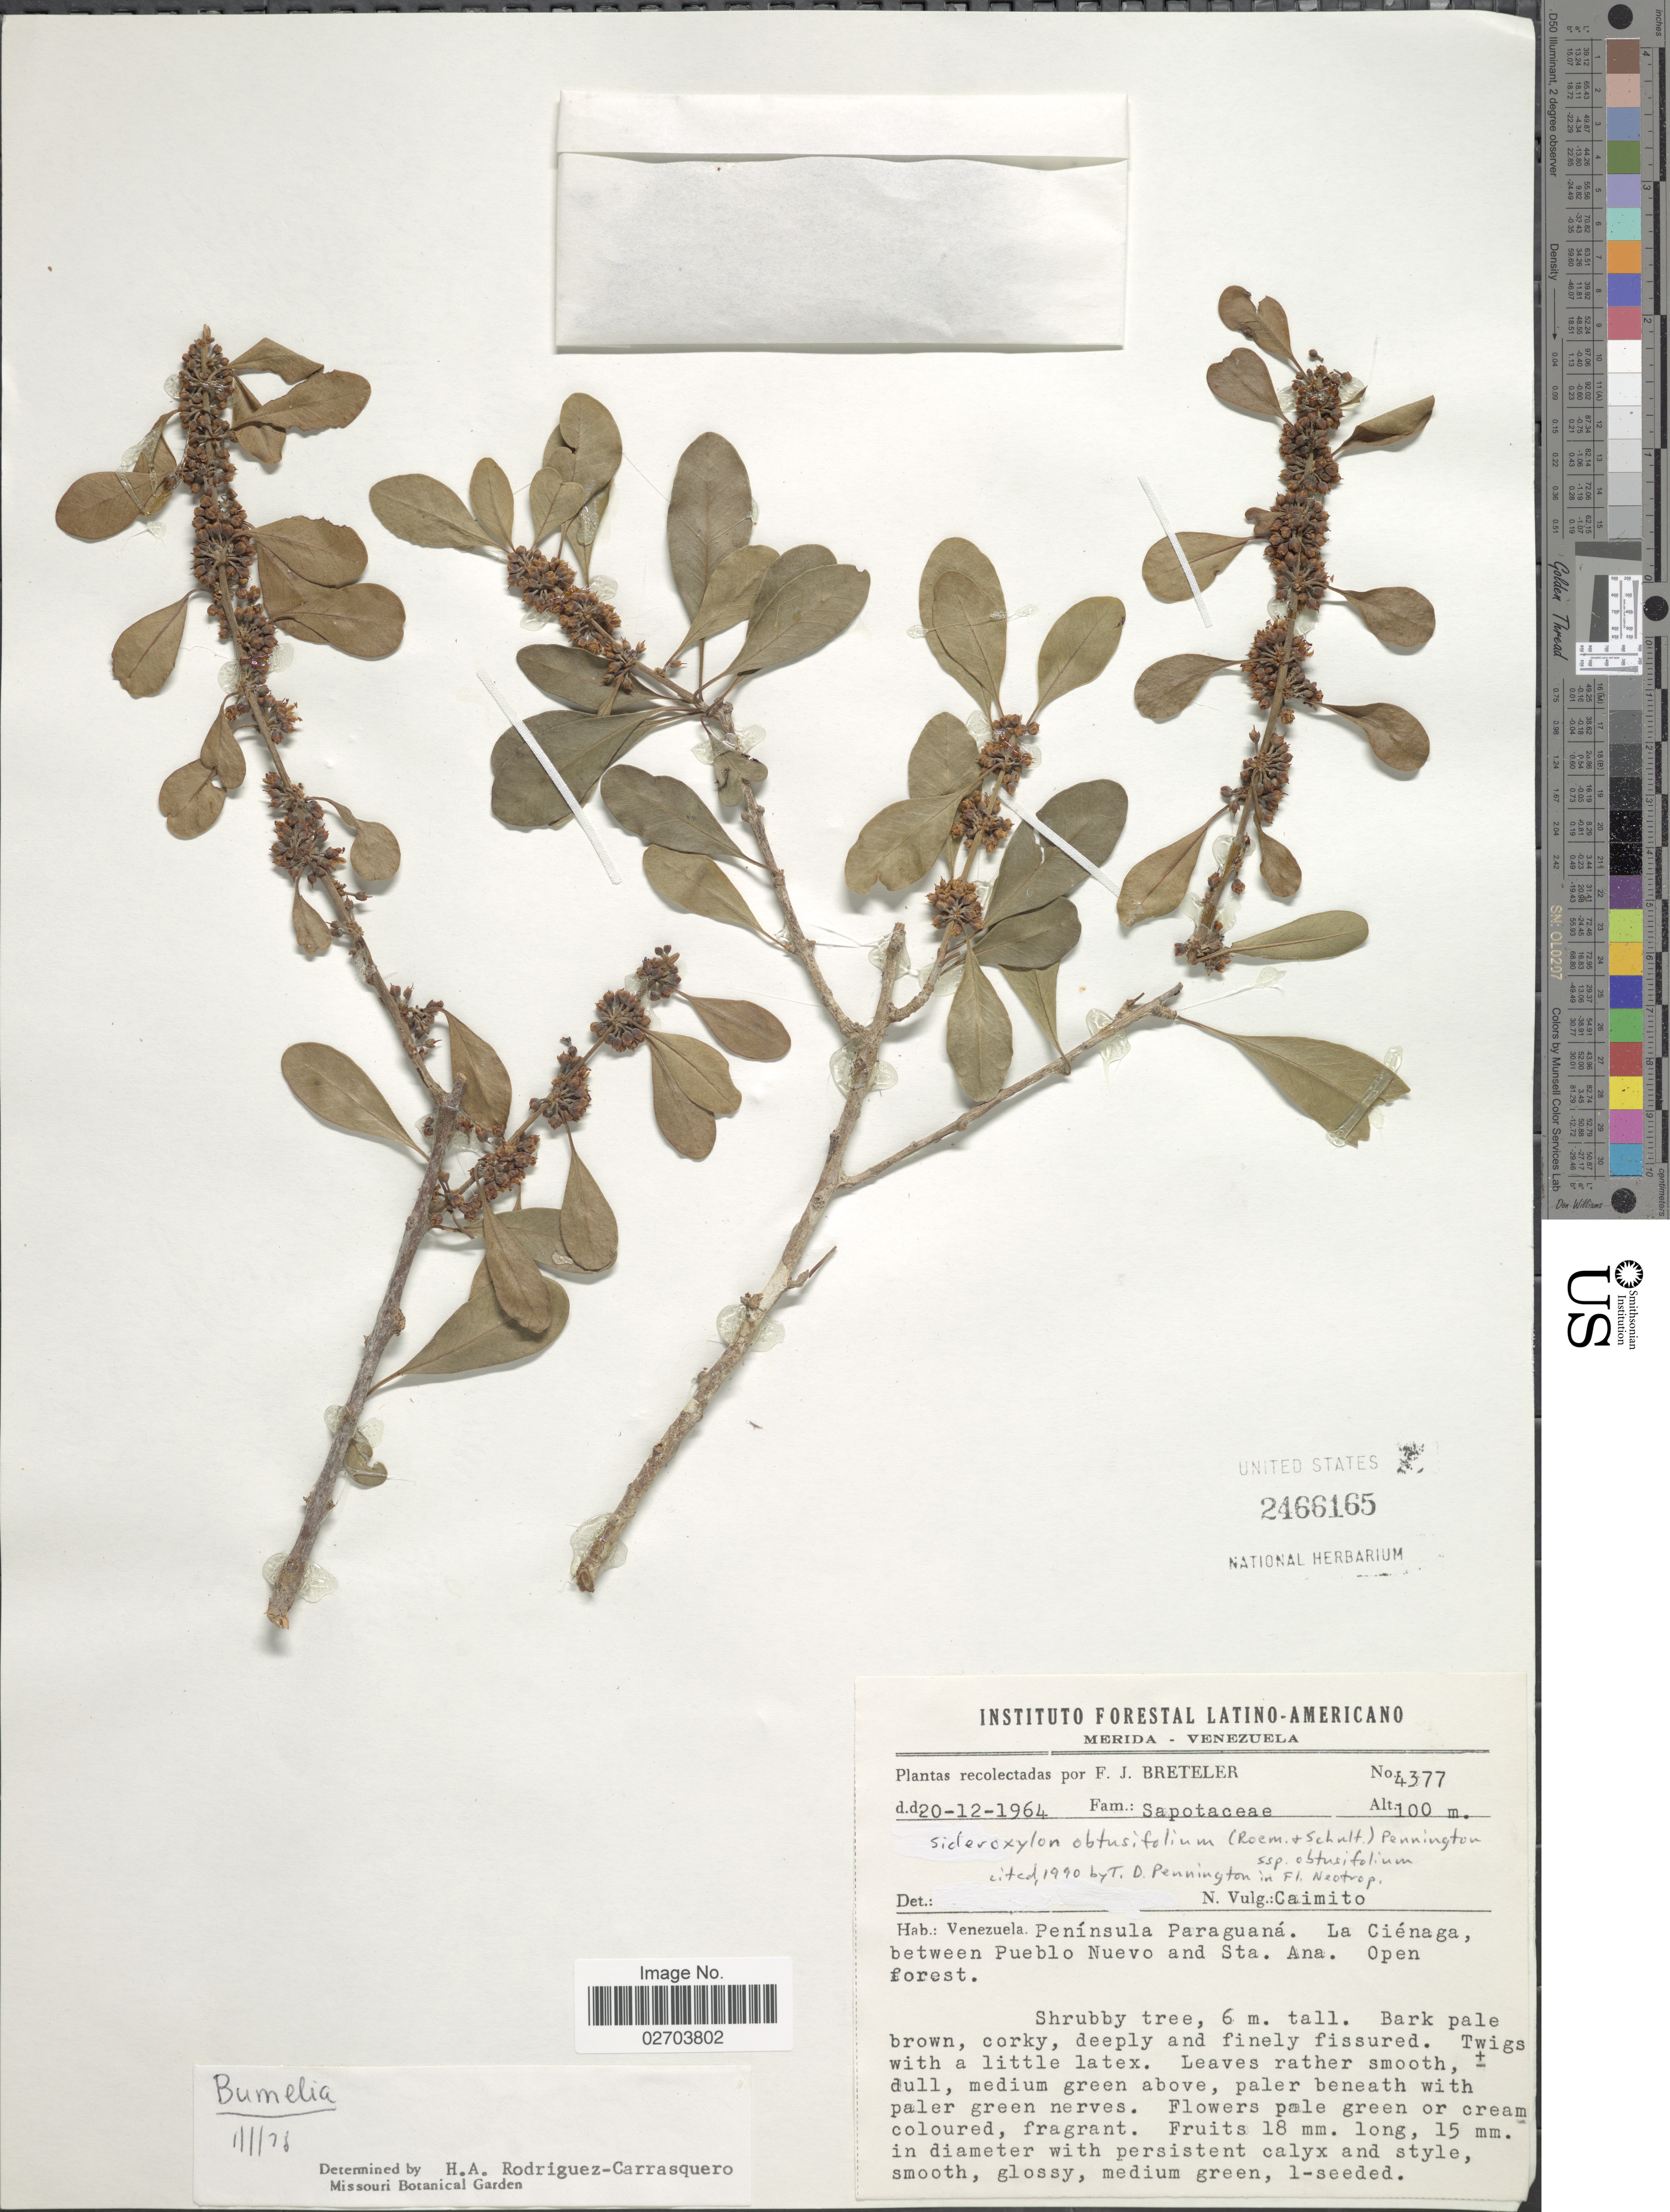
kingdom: Plantae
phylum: Tracheophyta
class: Magnoliopsida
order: Ericales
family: Sapotaceae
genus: Sideroxylon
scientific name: Sideroxylon obtusifolium subsp. obtusifolium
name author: (Roem. & Schult.) T.D. Penn.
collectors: F. J. Breteler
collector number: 4377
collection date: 1964-12-20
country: Venezuela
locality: Peninsula Paraguana. La Cienaga, between Pueblo Nuevo and Sta. Ana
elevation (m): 100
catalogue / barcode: US 2466165